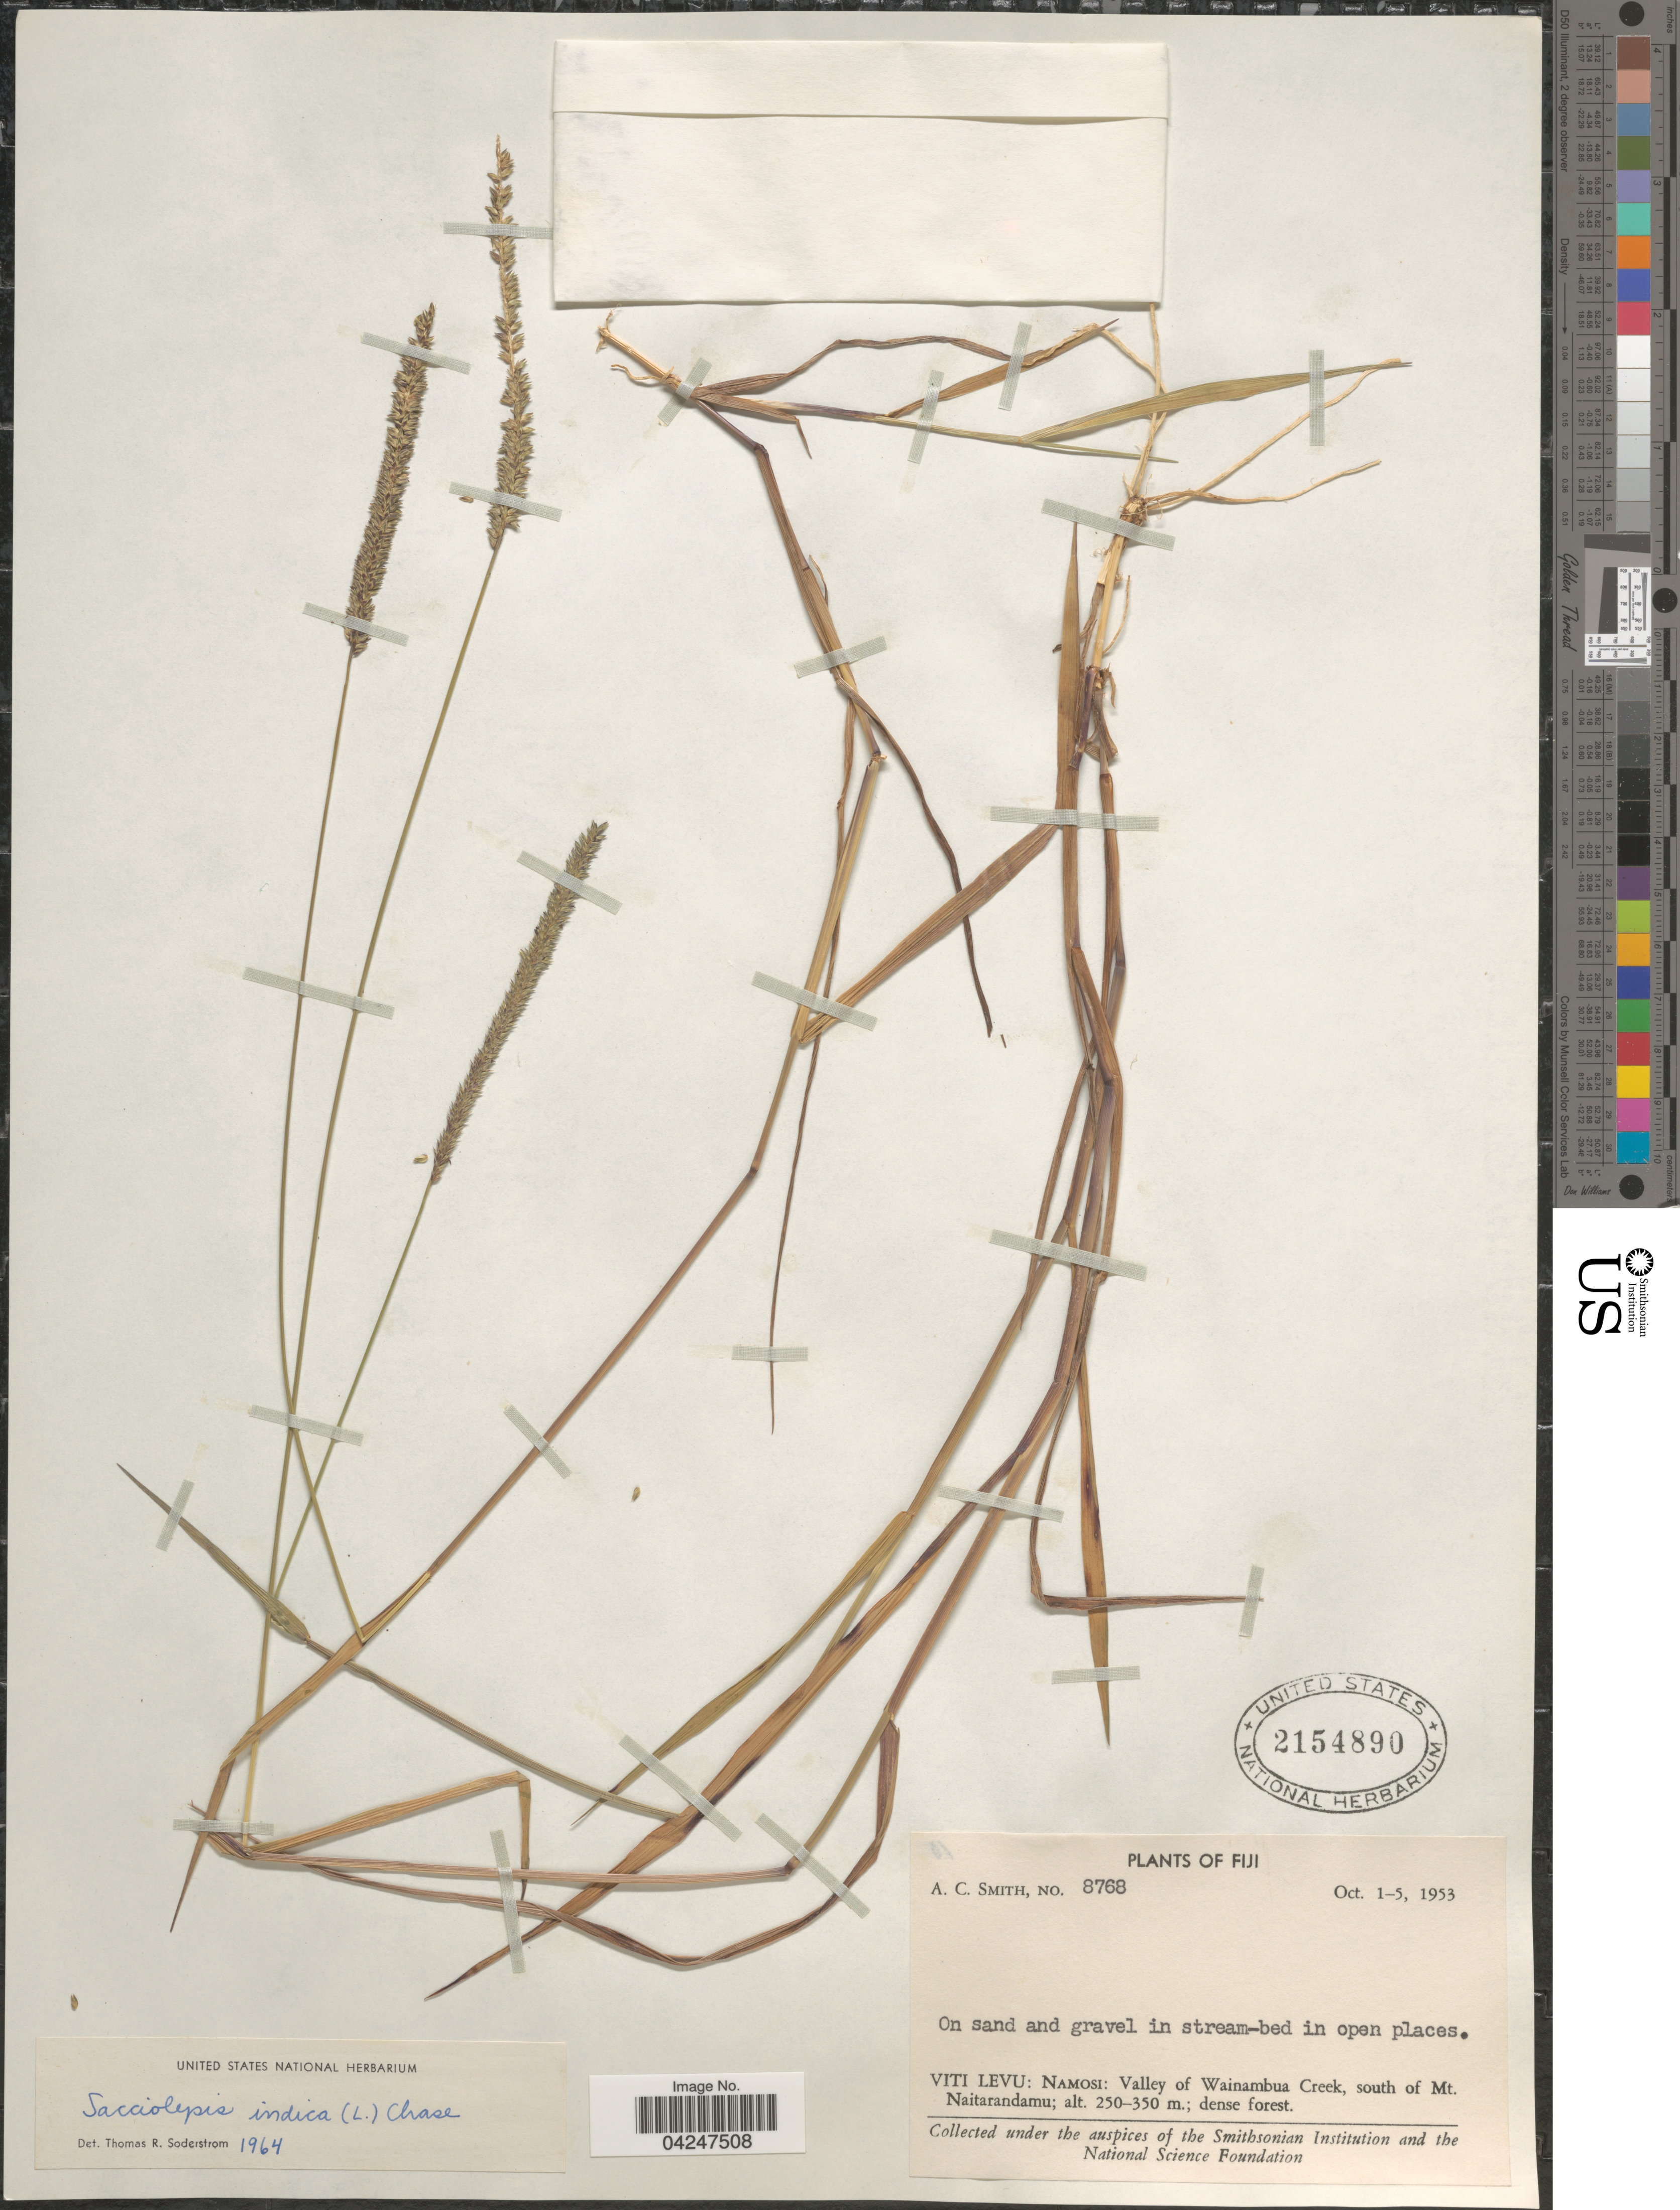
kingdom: Plantae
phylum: Tracheophyta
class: Liliopsida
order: Poales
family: Poaceae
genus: Sacciolepis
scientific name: Sacciolepis indica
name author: (L.) Chase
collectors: A. C. Smith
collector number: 8768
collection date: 1953-10-01/1953-10-05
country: Fiji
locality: On sand and gravel in stream-bed in open places. Viti Levu: Namosi: Valley of Wainambua Creek, south of Mt. Naitarandamu.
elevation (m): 250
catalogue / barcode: US 2154890